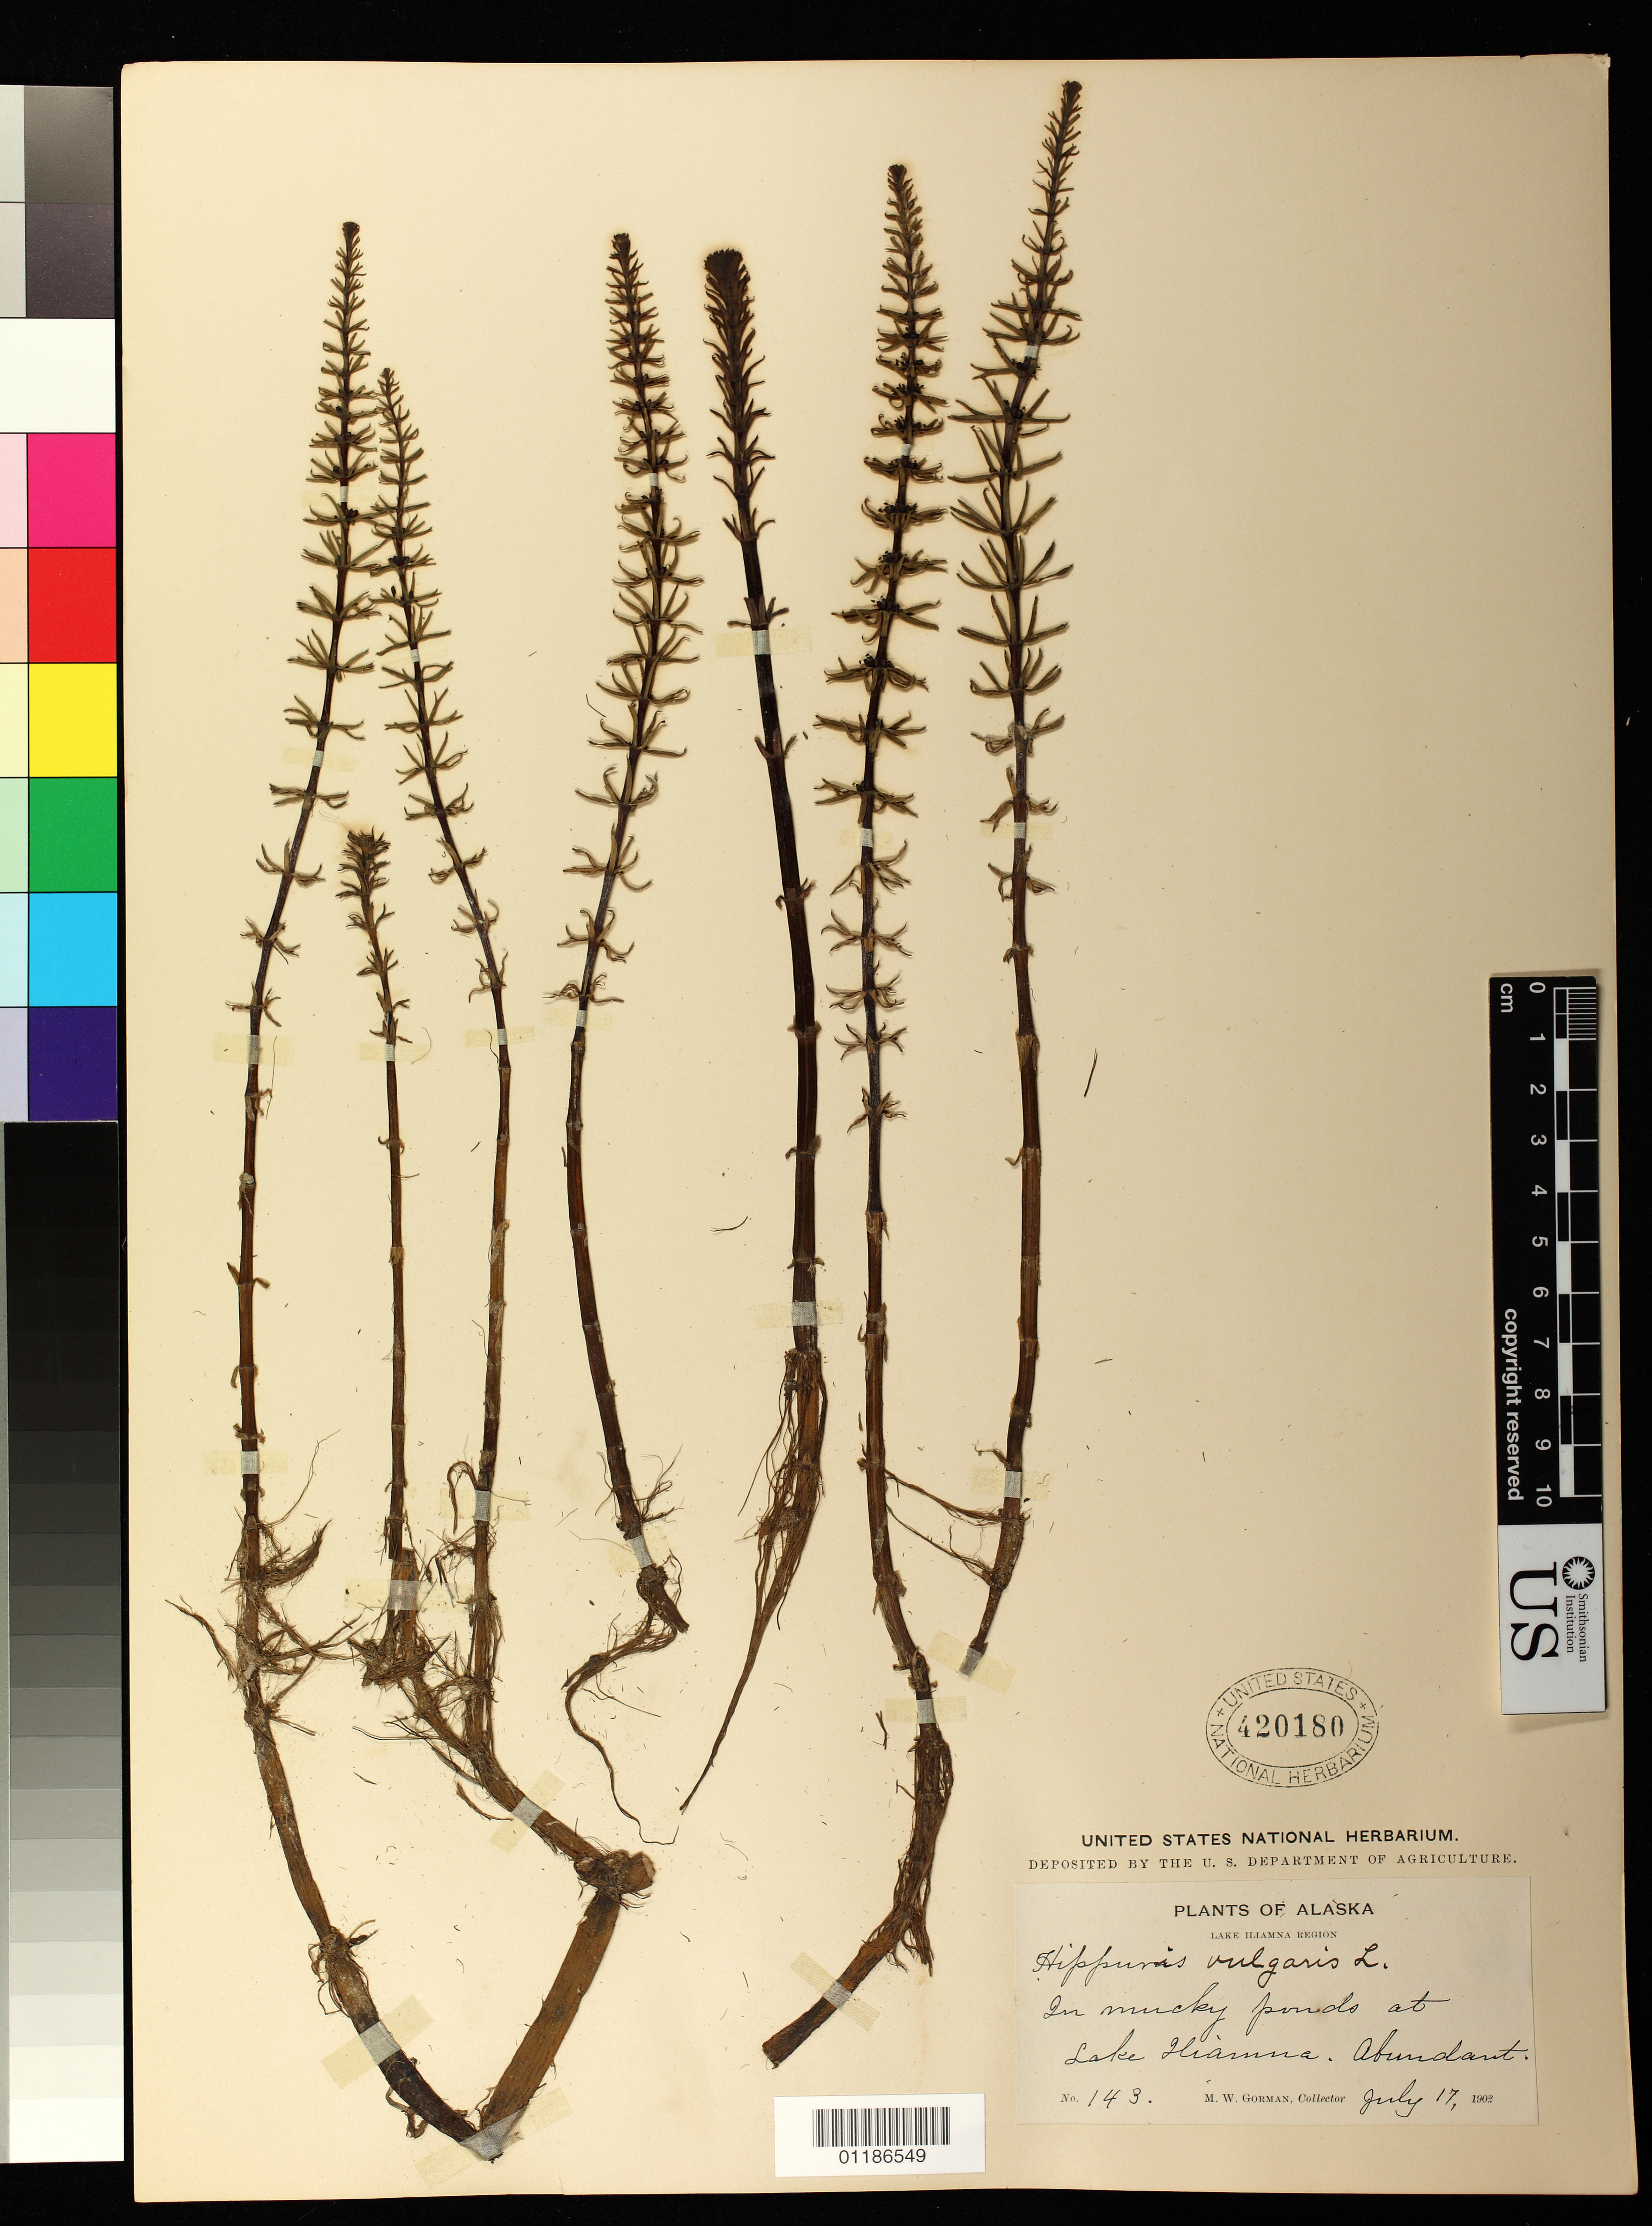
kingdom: Plantae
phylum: Tracheophyta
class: Magnoliopsida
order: Lamiales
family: Plantaginaceae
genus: Hippuris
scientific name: Hippuris vulgaris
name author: L.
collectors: M. W. Gorman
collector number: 143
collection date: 1902-07-17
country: United States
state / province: Alaska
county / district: Lake and Peninsula Borough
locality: In mucky ponds at Lake Iliamna.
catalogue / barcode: US 420180